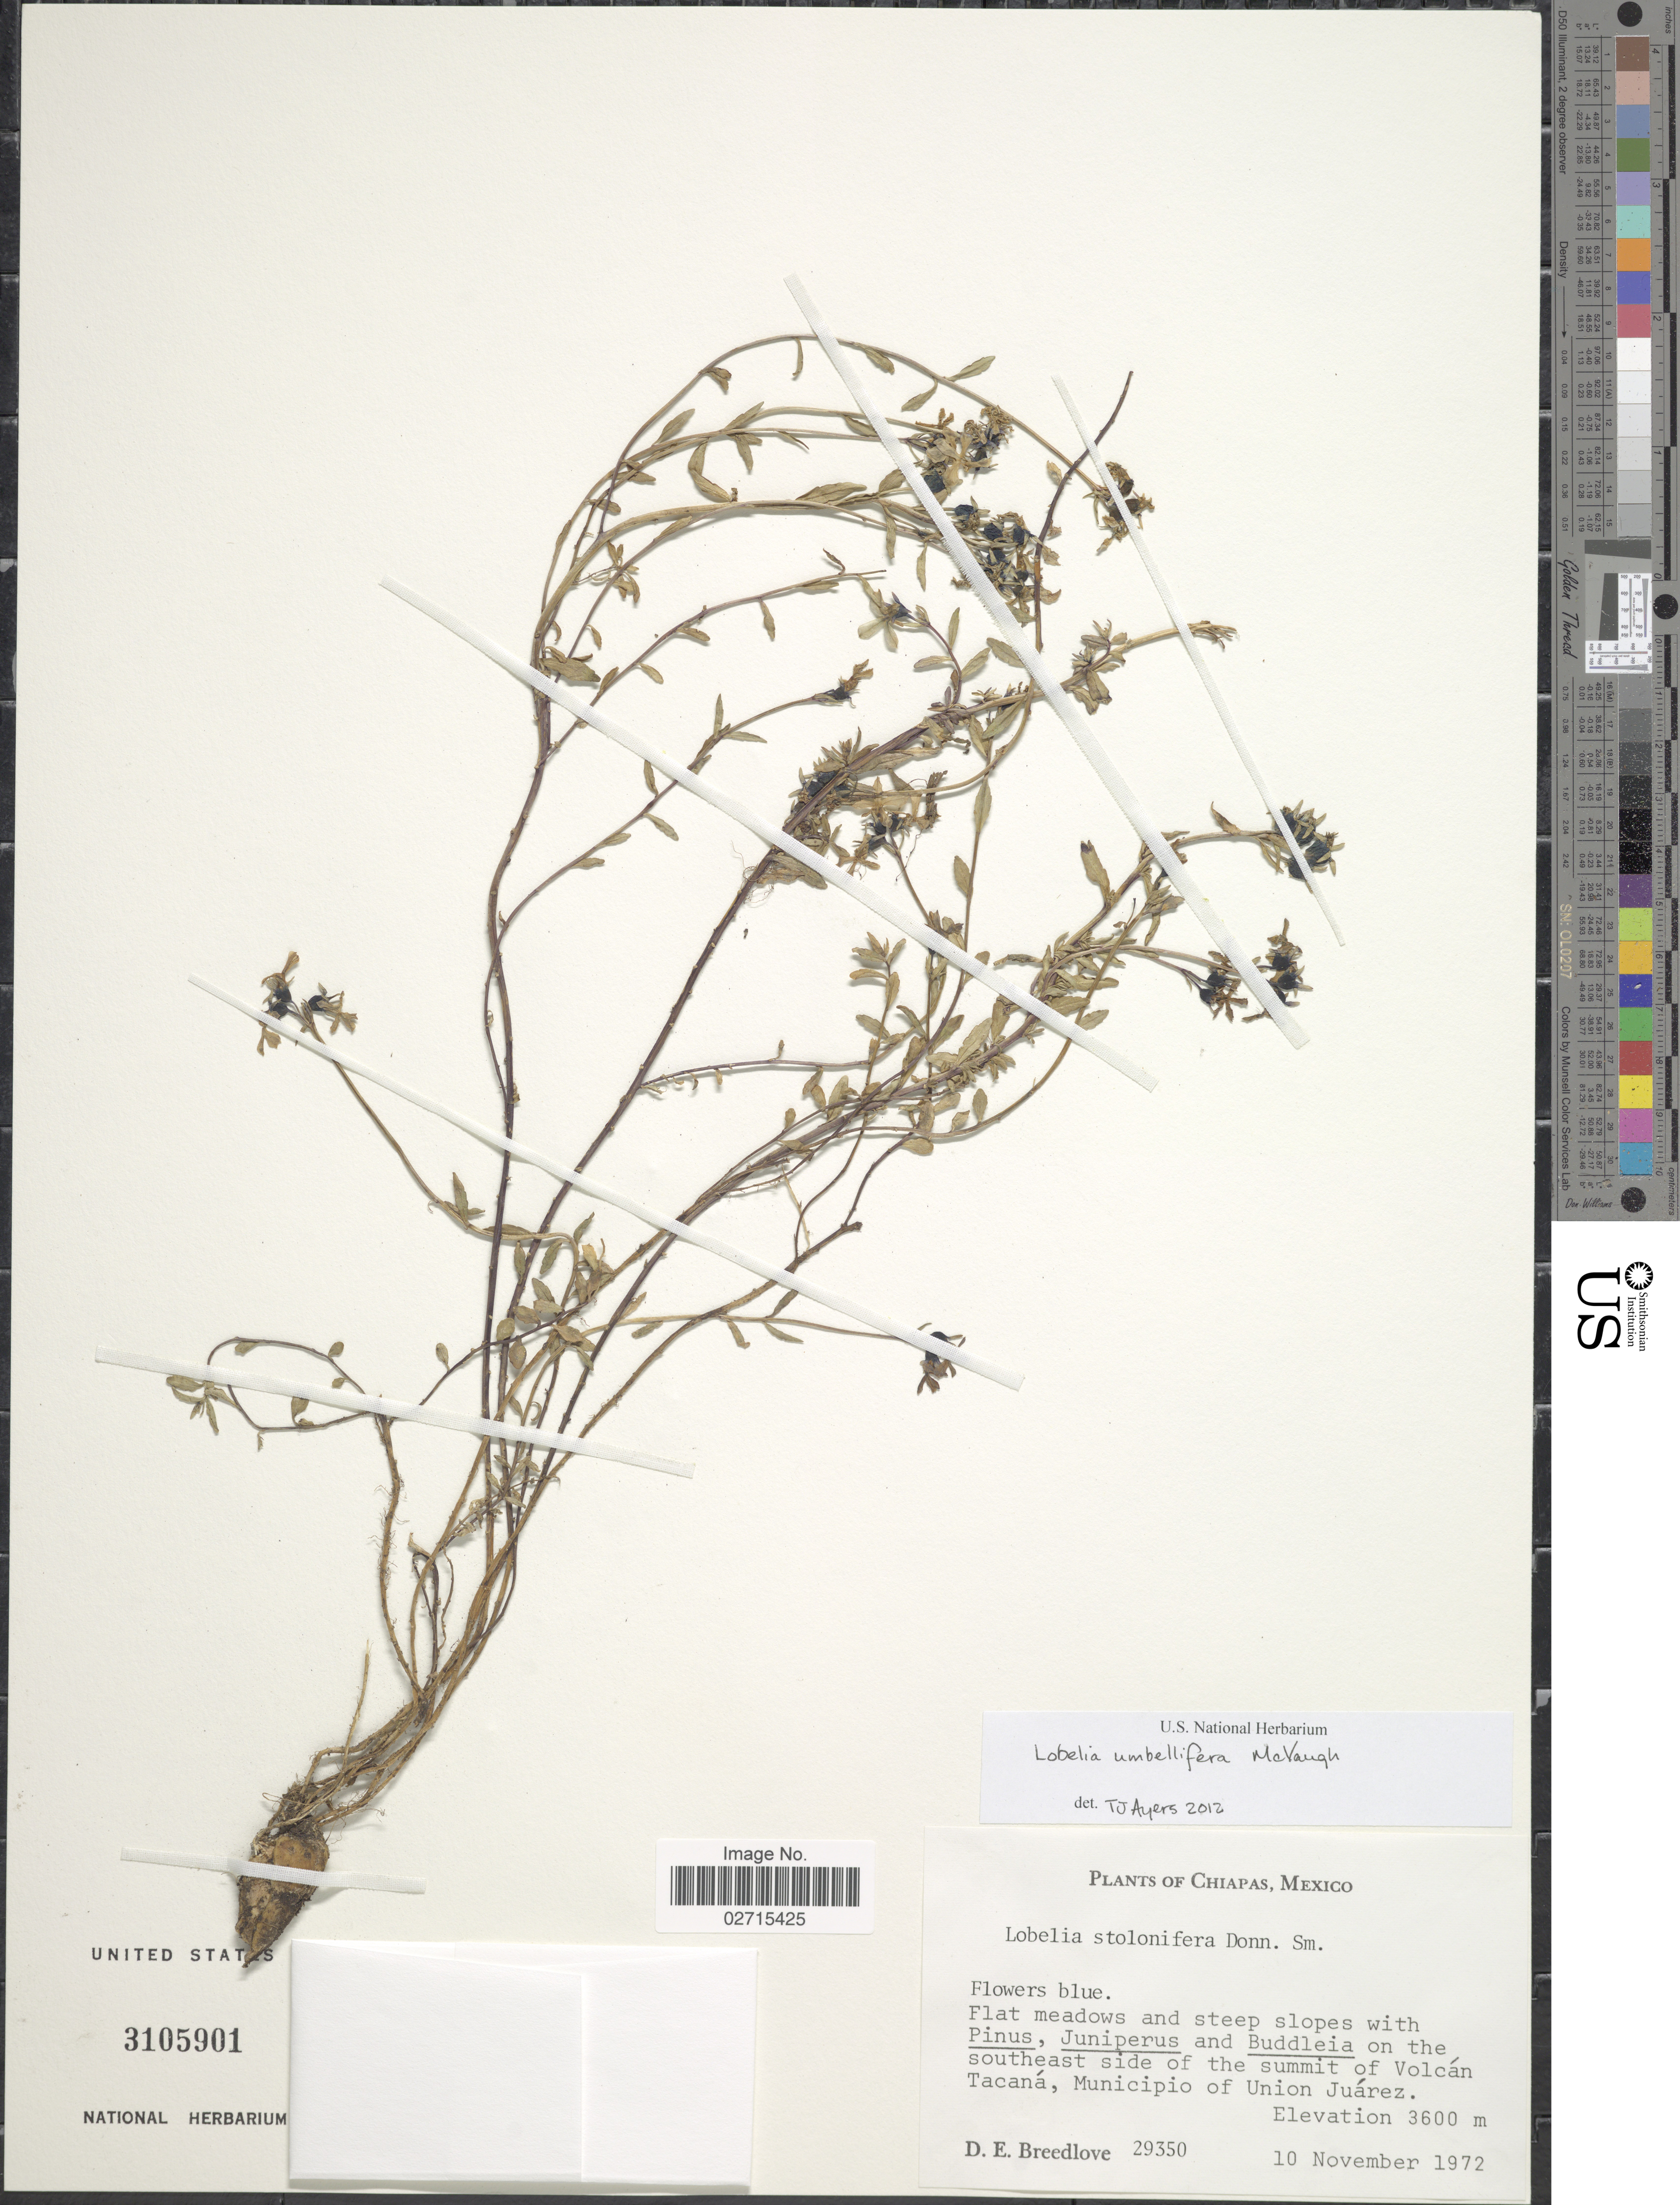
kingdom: Plantae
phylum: Tracheophyta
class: Magnoliopsida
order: Asterales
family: Campanulaceae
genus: Lobelia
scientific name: Lobelia umbellifera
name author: McVaugh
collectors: D. E. Breedlove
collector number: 29350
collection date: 1972-11-10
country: Mexico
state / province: Chiapas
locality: On the southeast side of the summit of Volcán Tacaná, Municipio of Union Juárez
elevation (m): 3600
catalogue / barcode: US 3105901